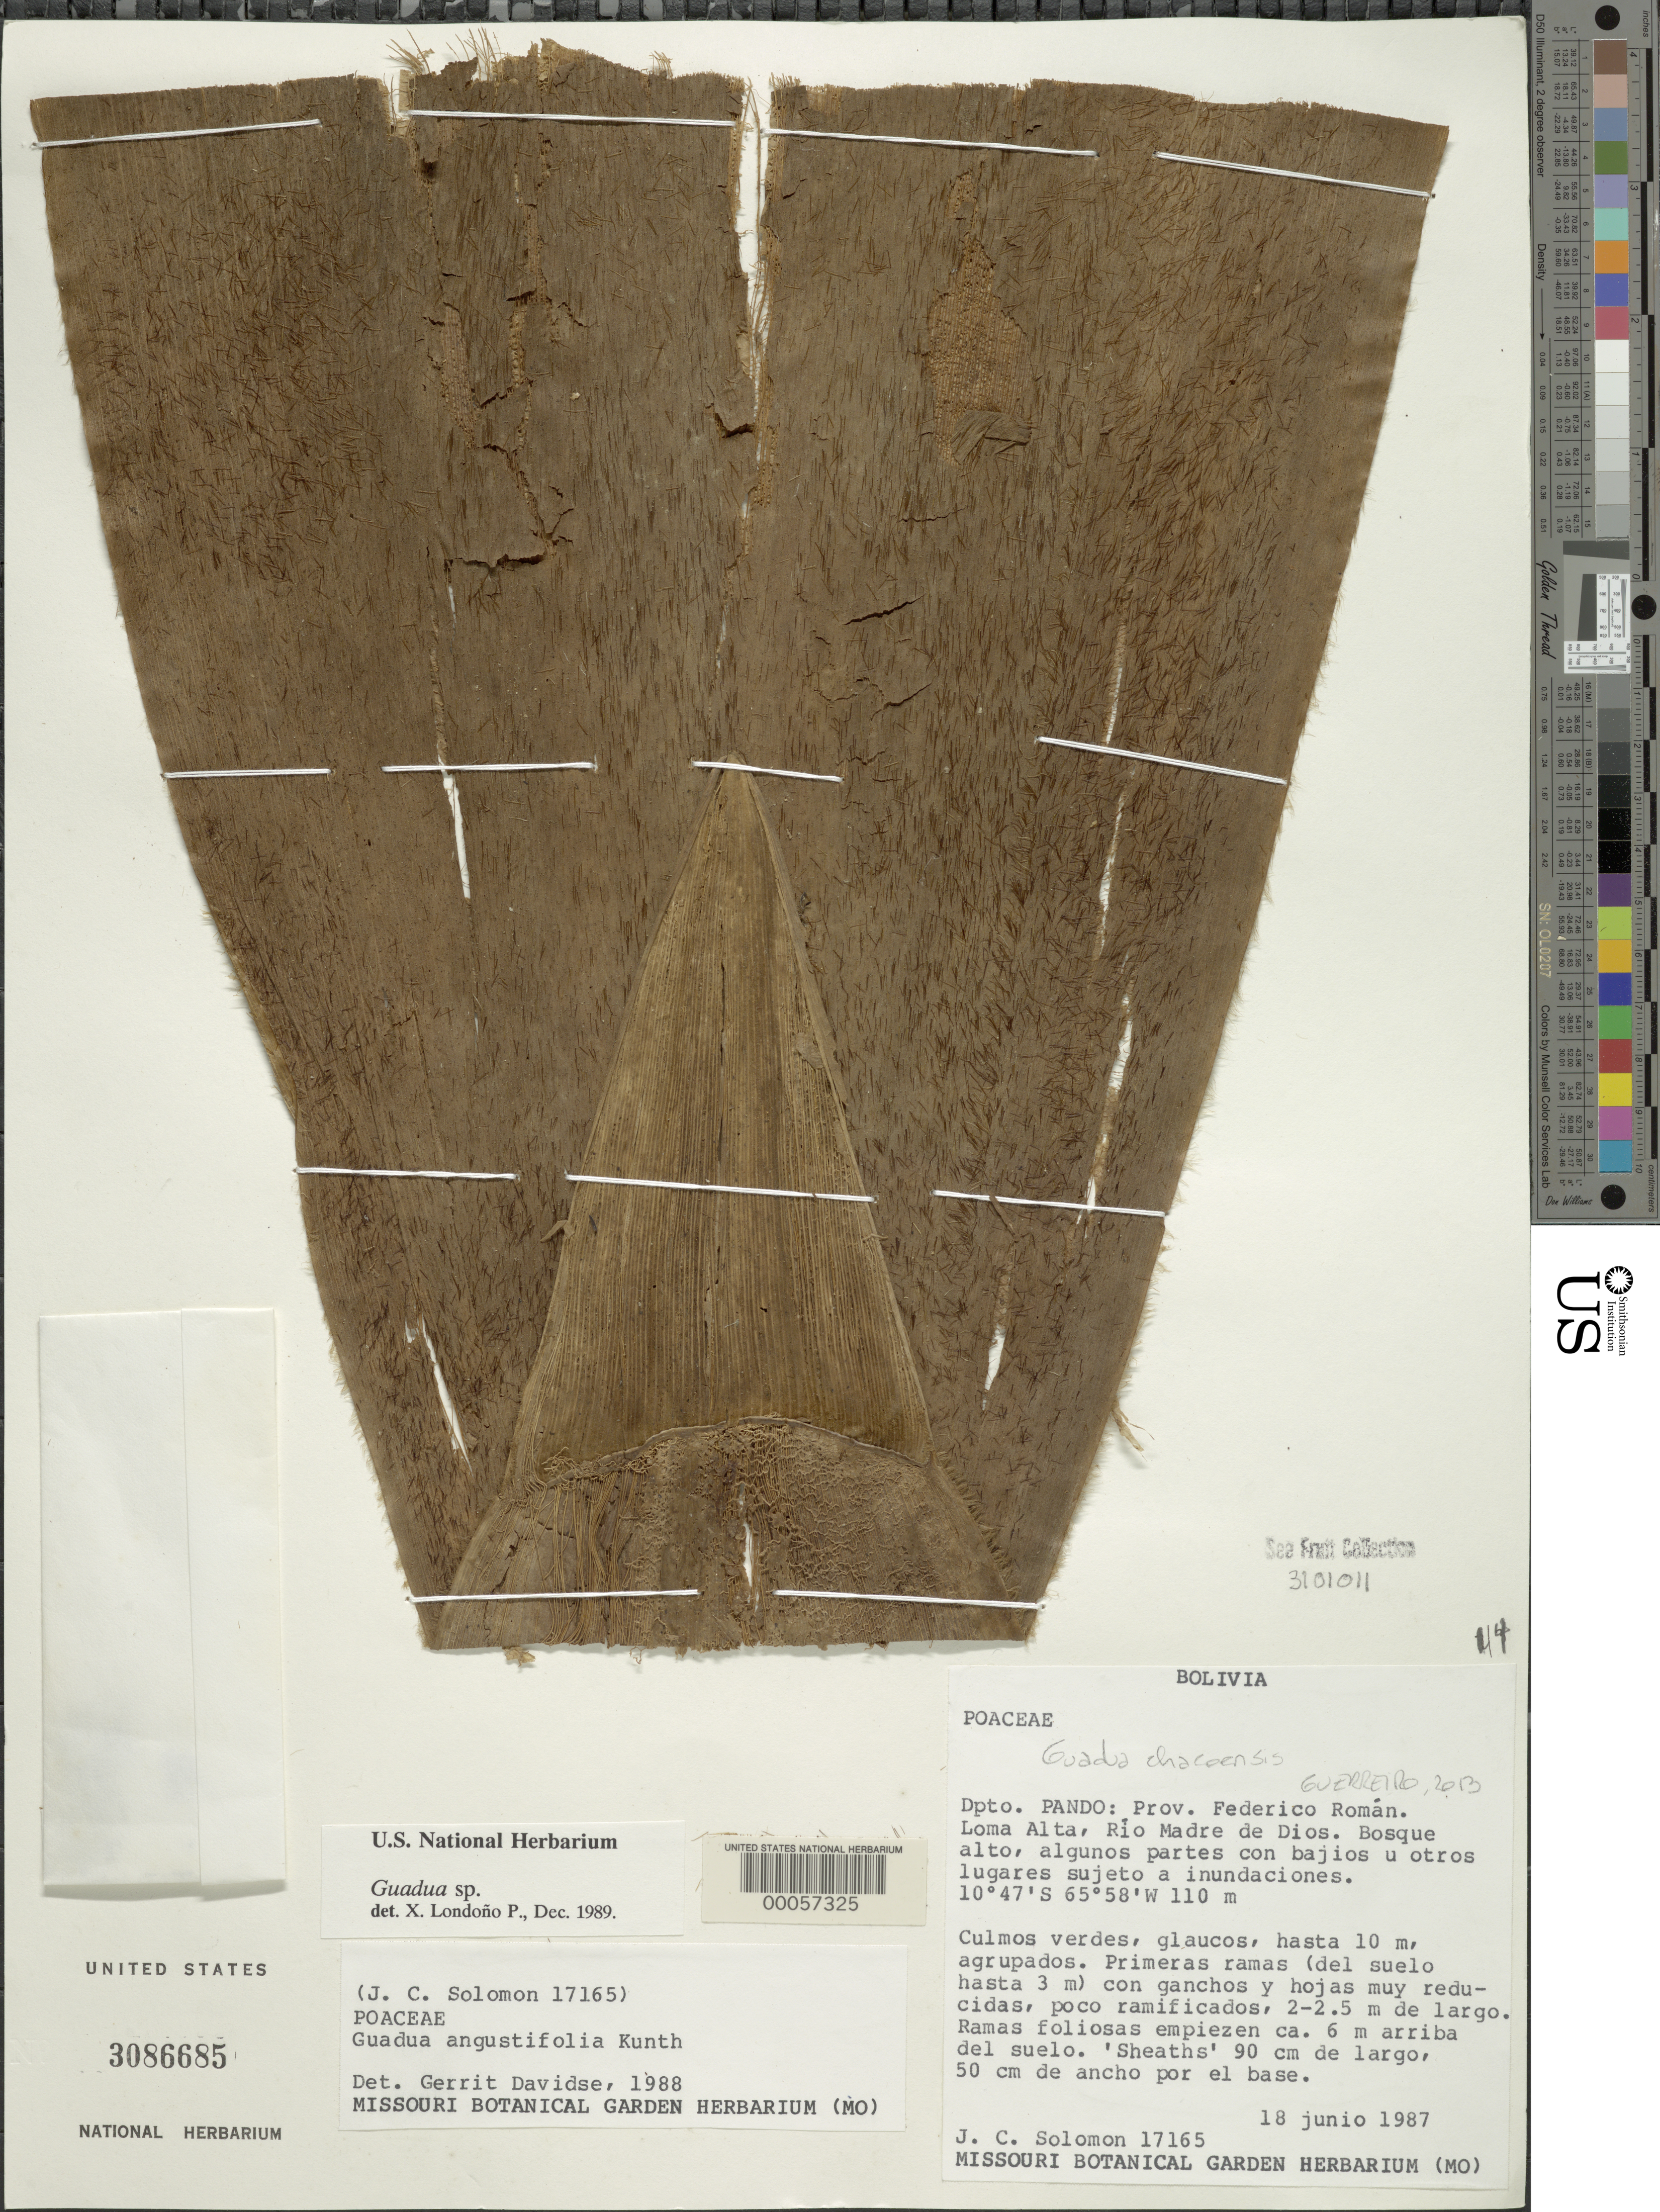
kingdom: Plantae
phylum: Tracheophyta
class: Liliopsida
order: Poales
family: Poaceae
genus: Guadua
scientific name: Guadua chacoensis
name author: (Rojas) Londoño & P.M. Peterson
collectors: J. C. Solomon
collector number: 17165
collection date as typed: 18 Jun 1987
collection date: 1987-06-18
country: Bolivia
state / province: Pando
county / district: General Federico Román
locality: Loma Alta, Rio Madre de Dios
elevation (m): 110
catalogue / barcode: US 3086685